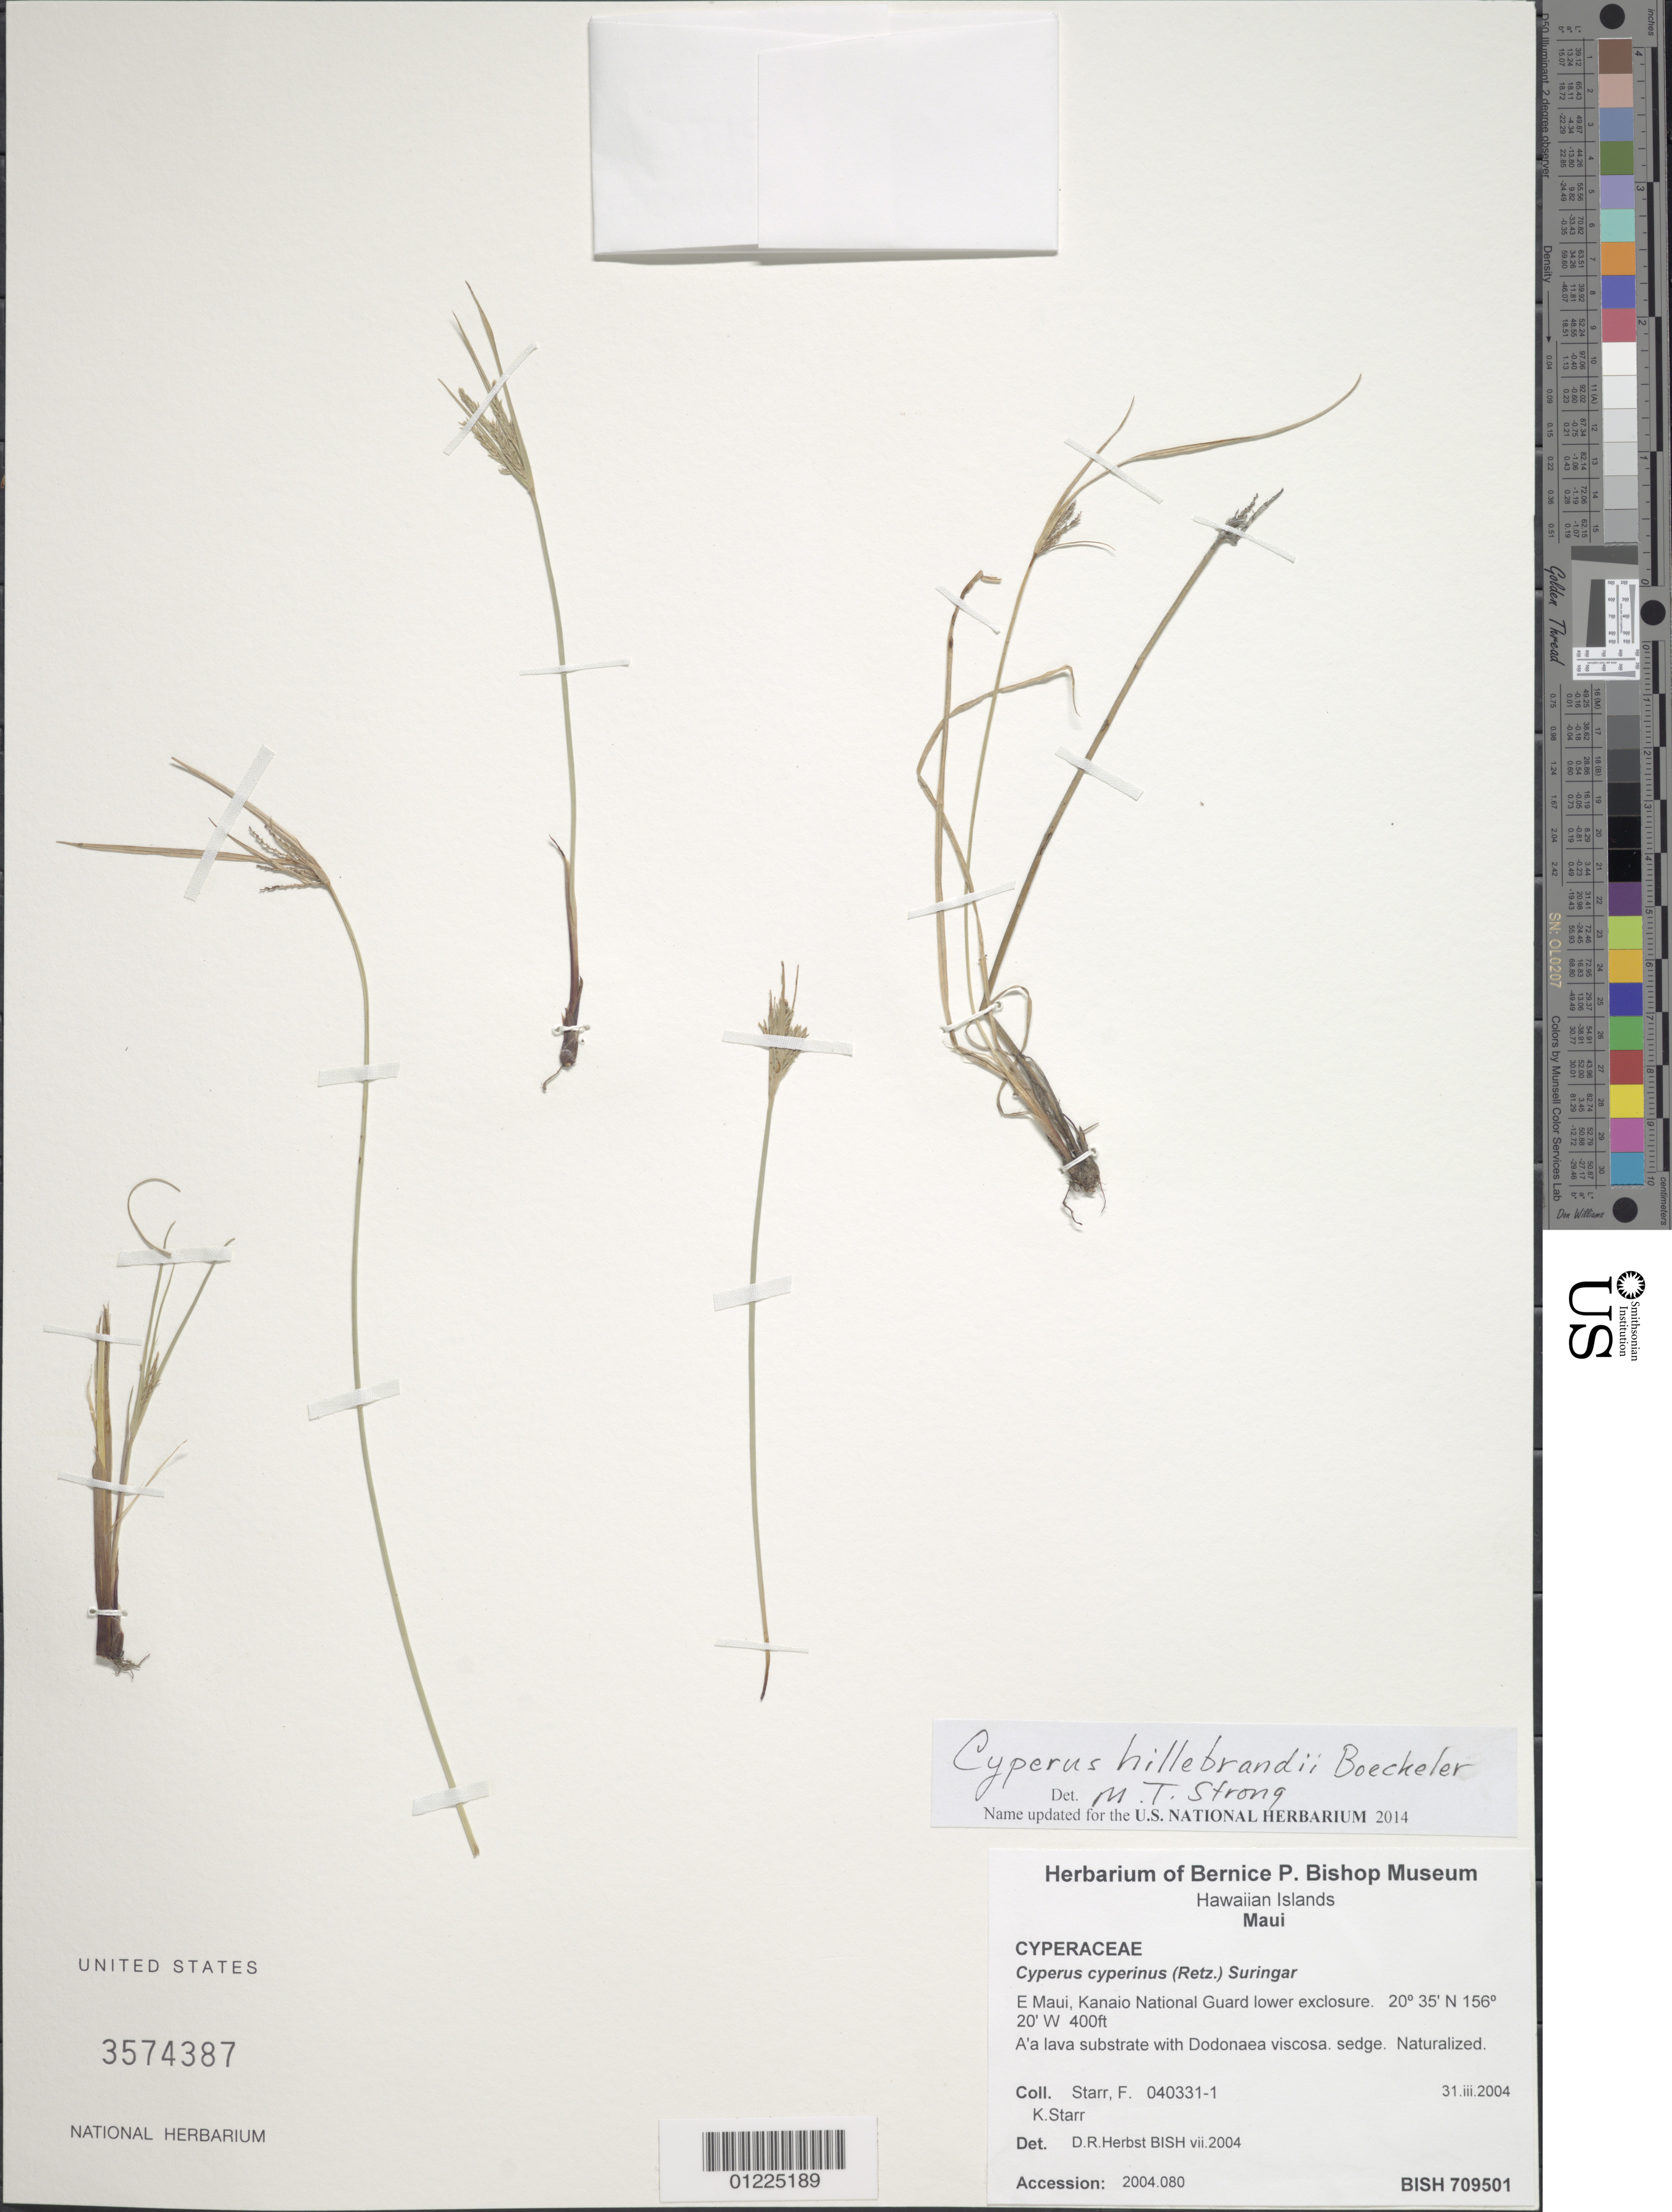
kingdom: Plantae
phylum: Tracheophyta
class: Liliopsida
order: Poales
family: Cyperaceae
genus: Cyperus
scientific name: Cyperus fauriei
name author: Kük.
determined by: Strong, Mark T., (BOT), Smithsonian Institution - National Museum of Natural History (UNITED STATES)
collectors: F. Starr & K. Starr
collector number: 040331-1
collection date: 2004-03-31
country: United States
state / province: Hawaii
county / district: Maui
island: Maui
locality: E Maui, Kanaio National Guard exclosure.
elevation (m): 122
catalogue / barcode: US 3574387